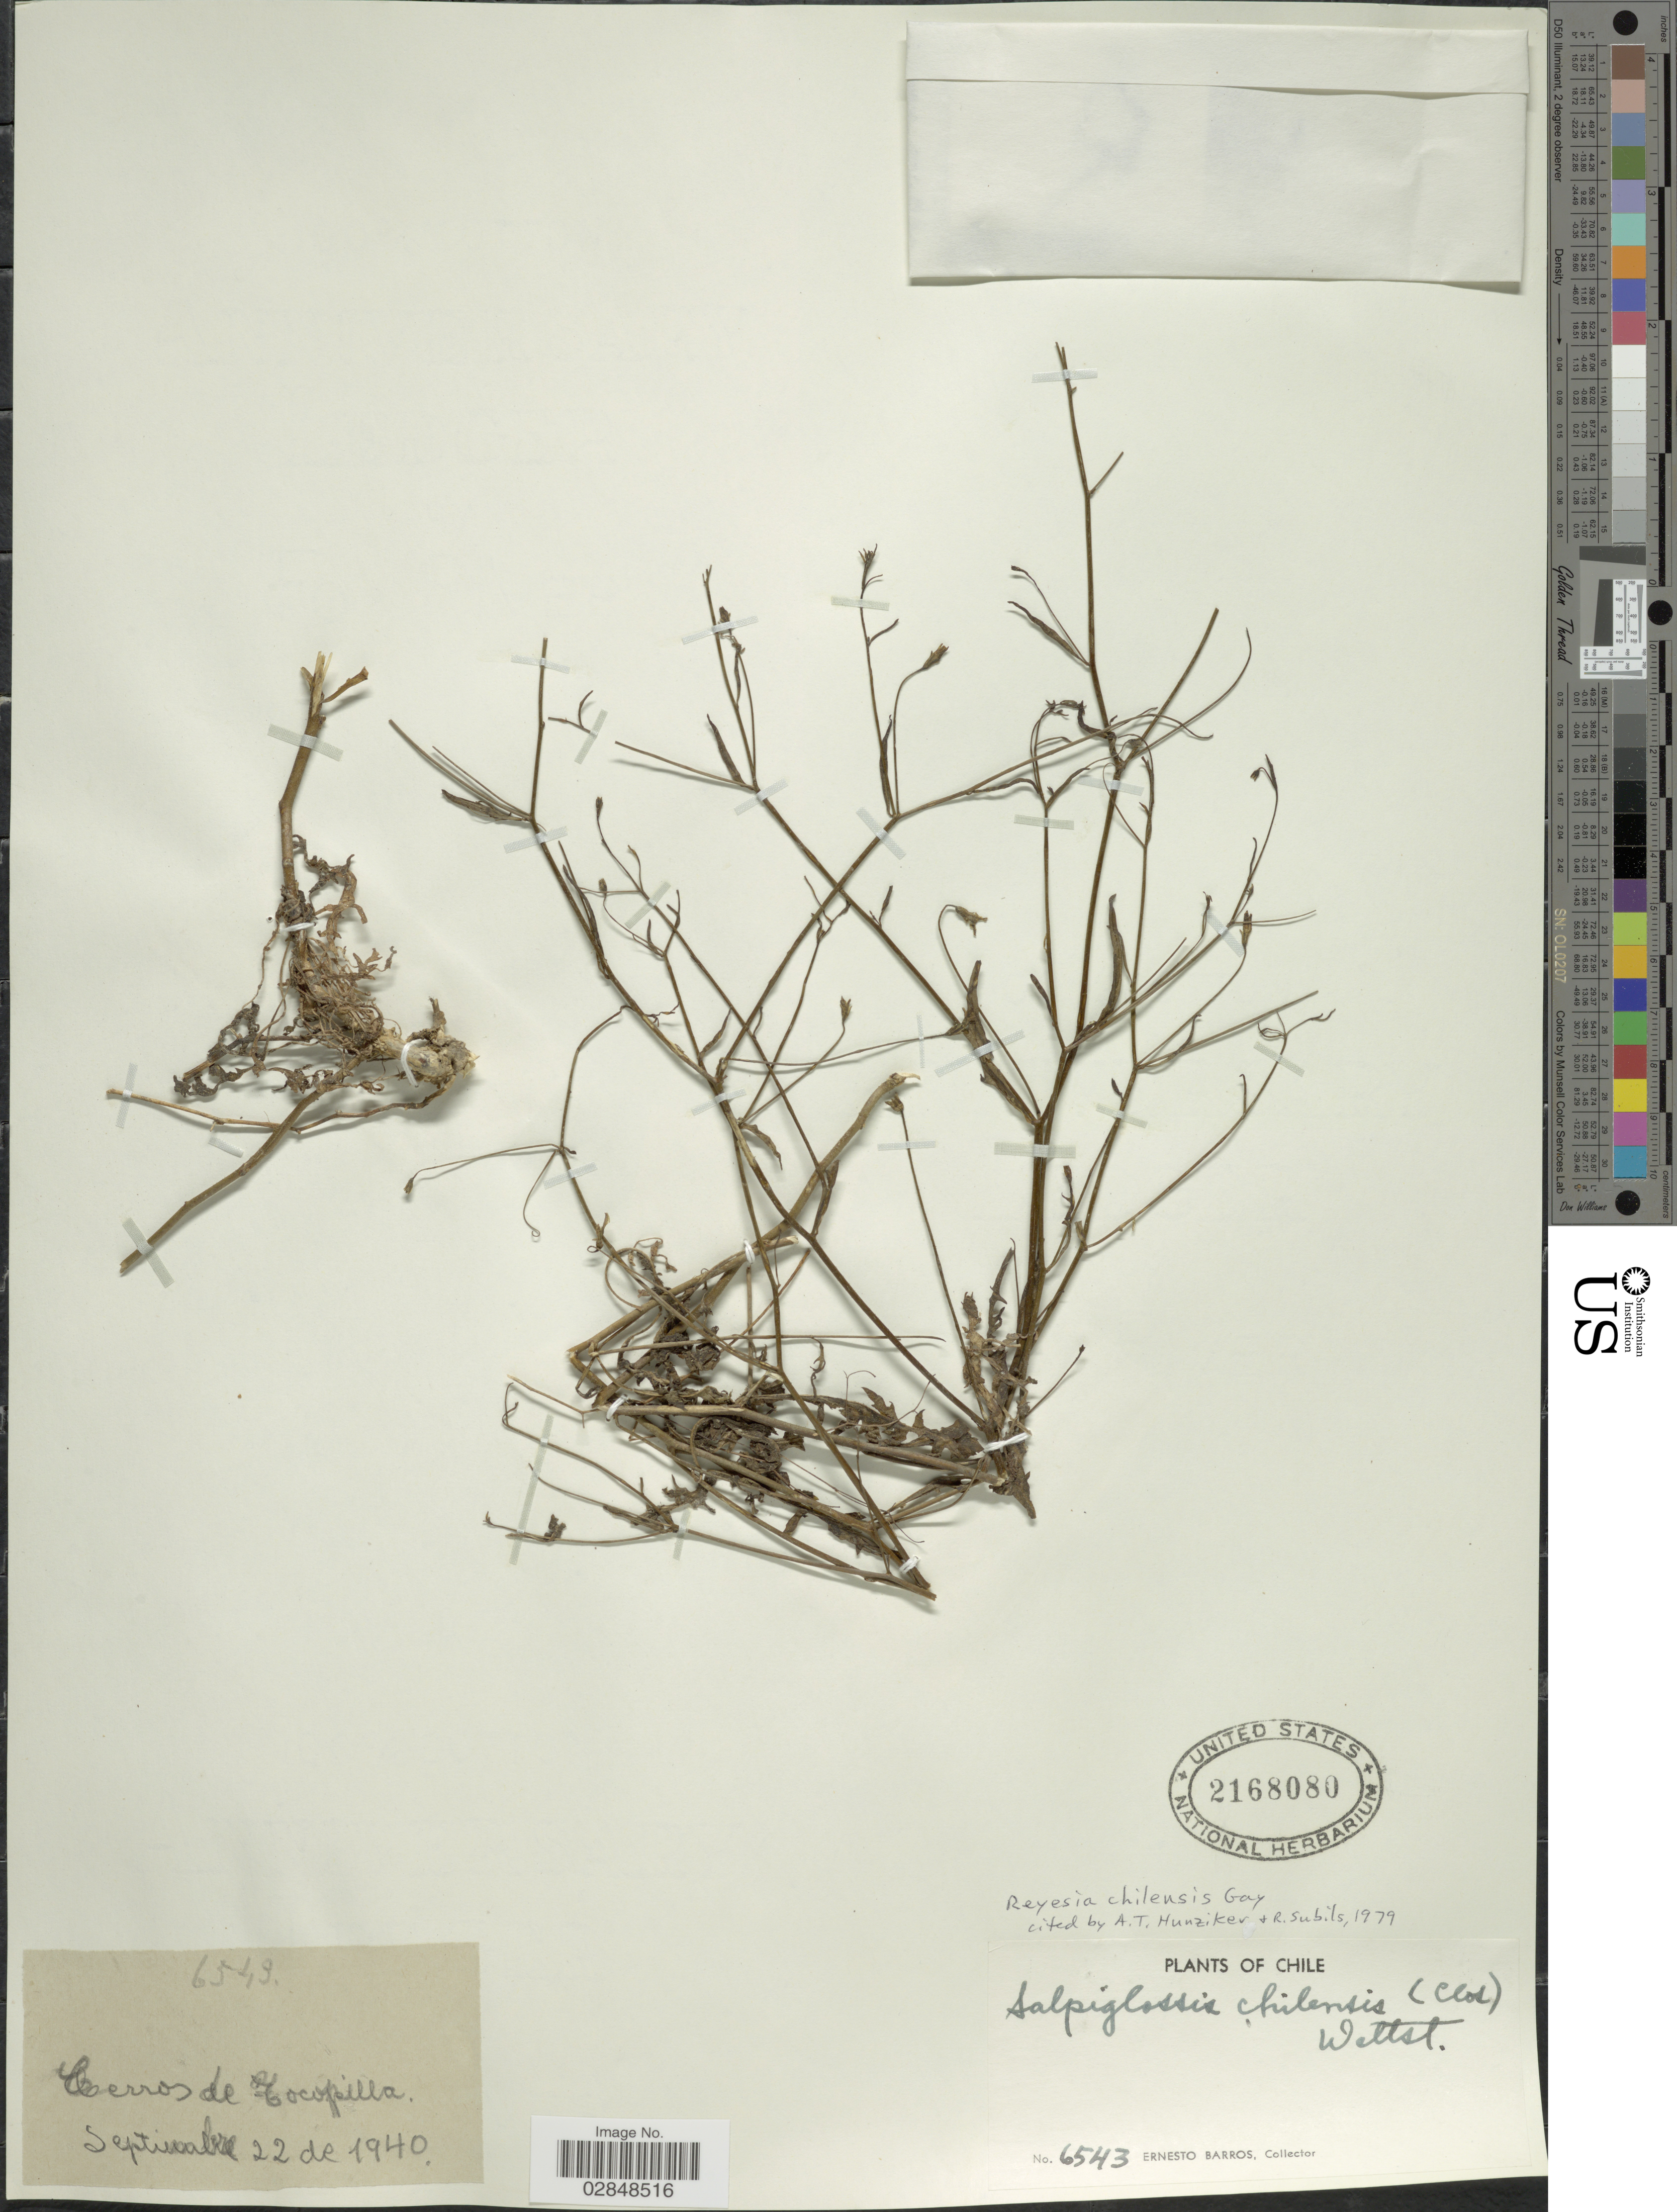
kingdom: Plantae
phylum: Tracheophyta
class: Magnoliopsida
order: Solanales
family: Solanaceae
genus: Reyesia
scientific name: Reyesia chilensis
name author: Gay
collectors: E. Barros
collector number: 6543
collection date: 1940-09-22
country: Chile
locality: Cerros de Tocopilla.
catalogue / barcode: US 2168080